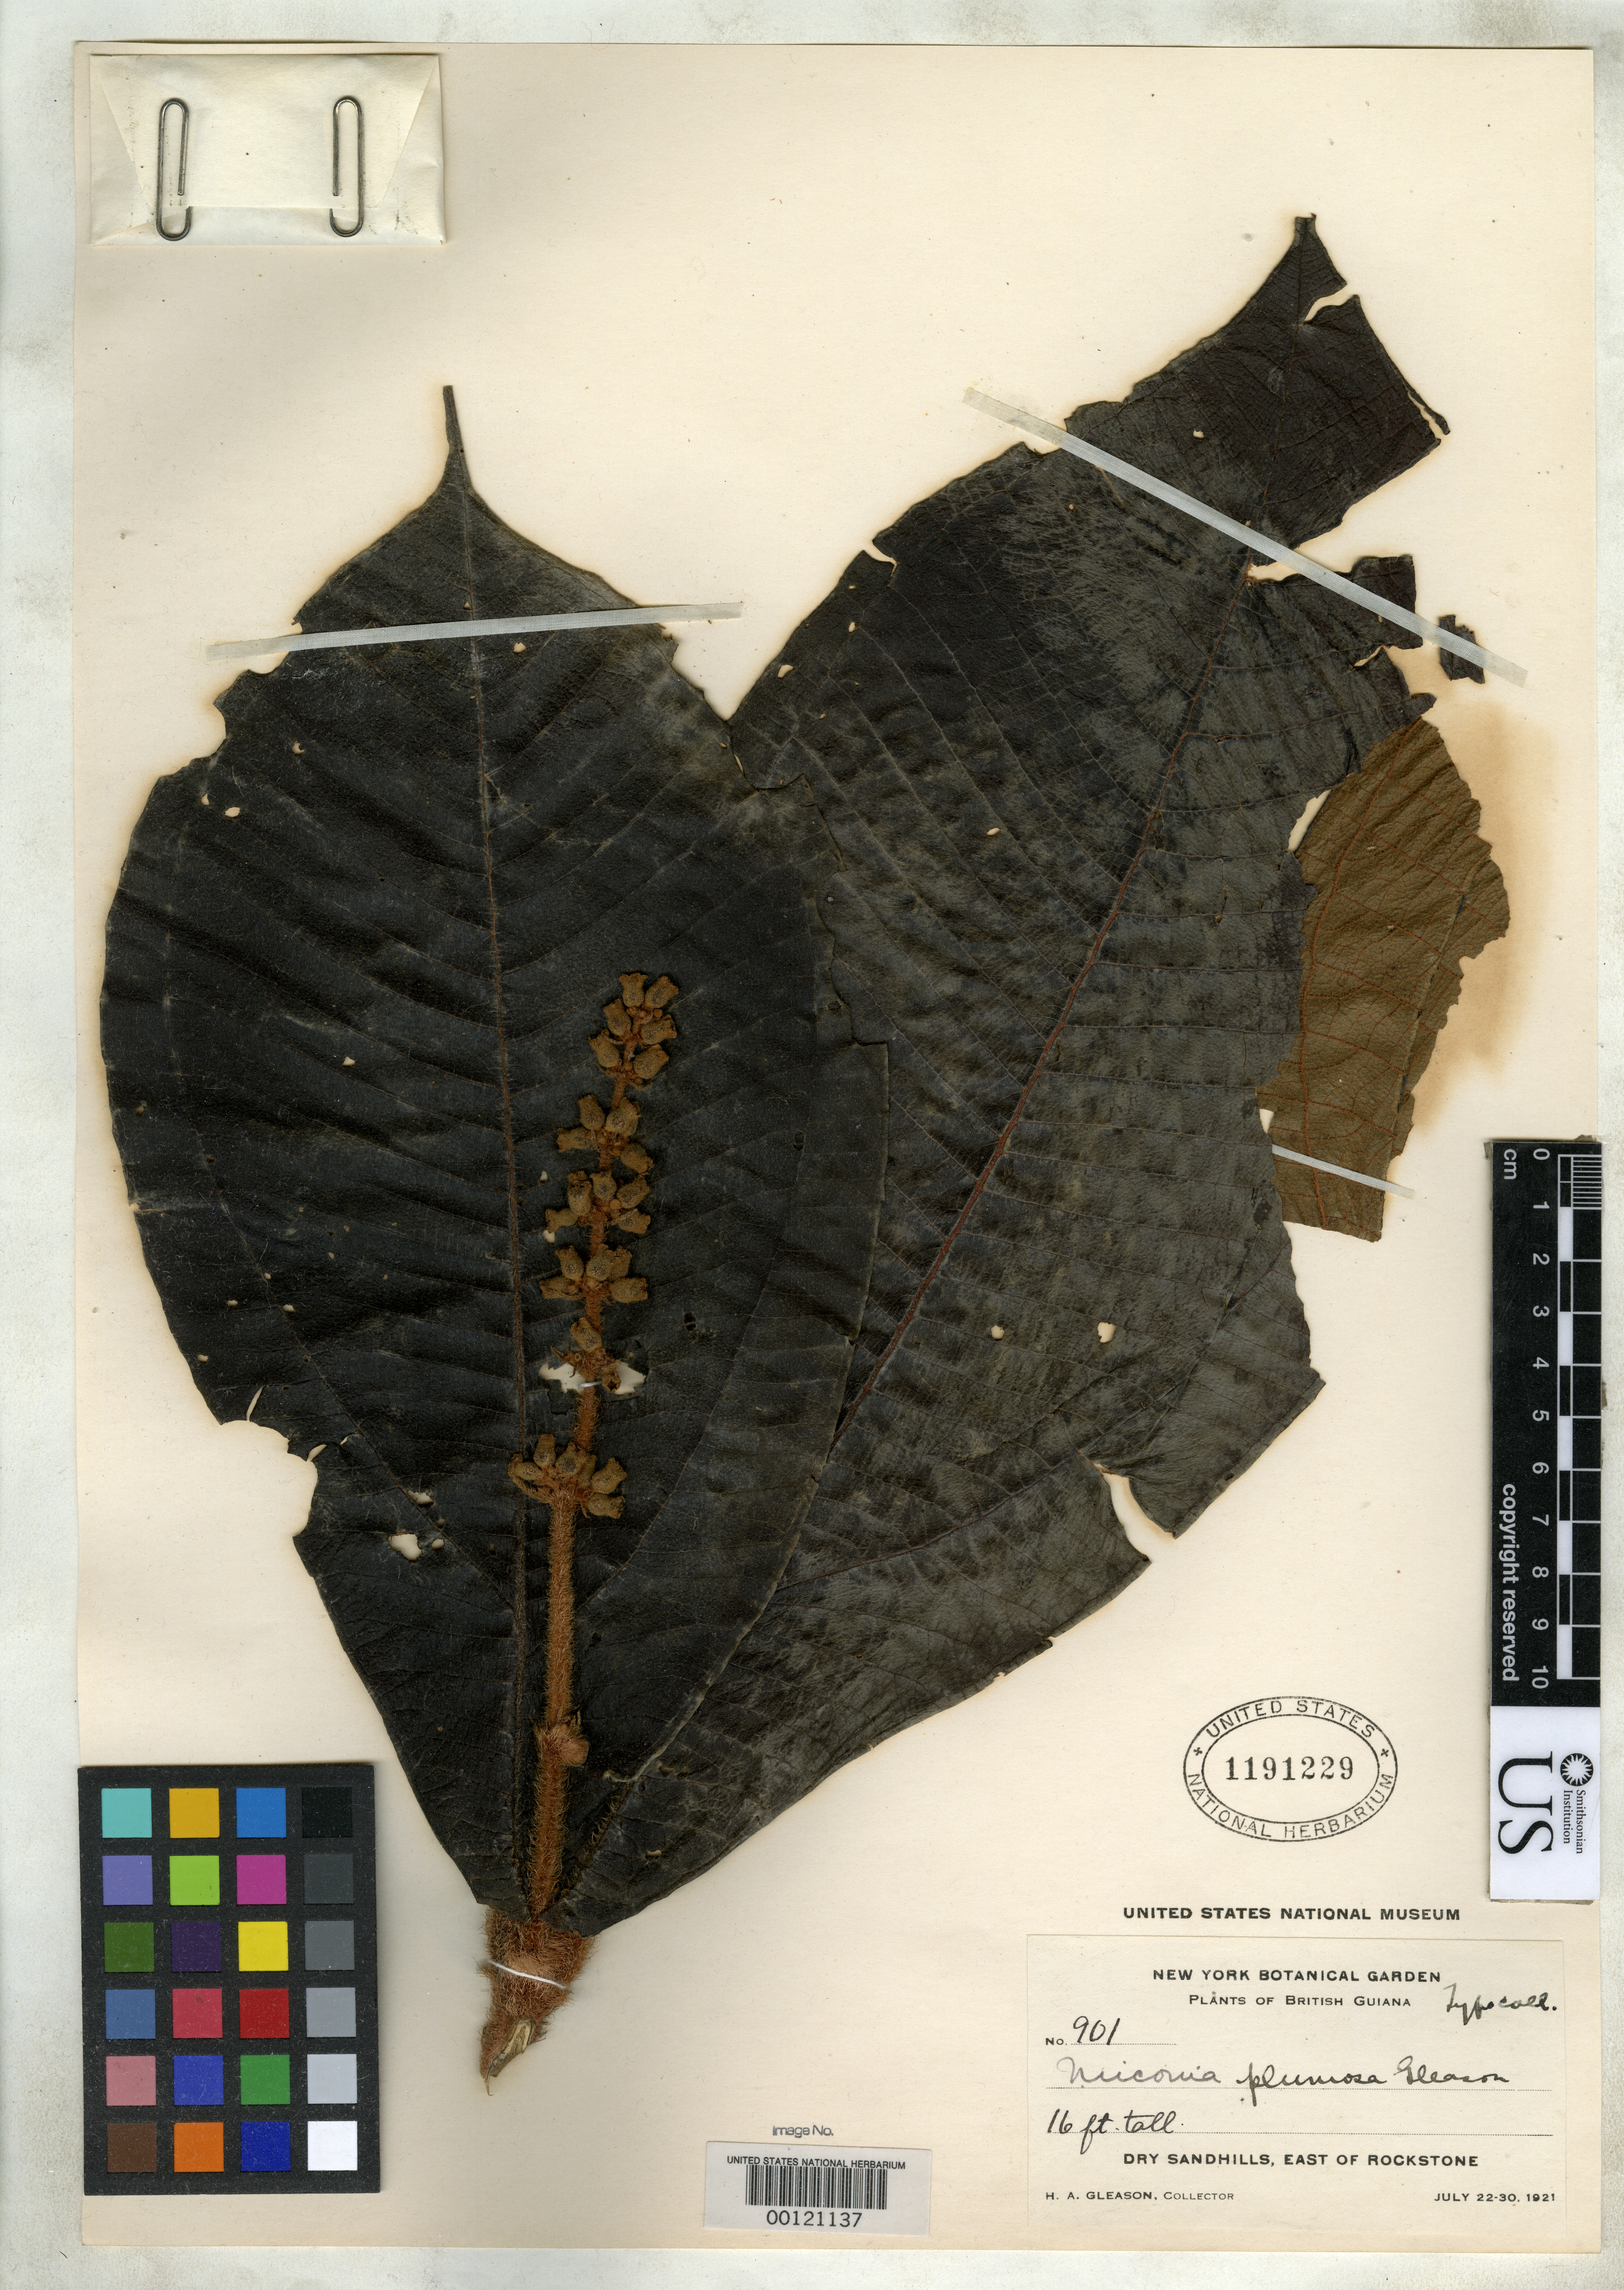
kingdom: Plantae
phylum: Tracheophyta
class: Magnoliopsida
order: Myrtales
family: Melastomataceae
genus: Miconia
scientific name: Miconia plumosa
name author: Gleason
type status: Isotype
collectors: H. A. Gleason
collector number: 901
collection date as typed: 22 Jul 1921 to 30 Jul 1921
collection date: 1921-07-22/1921-07-30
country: Guyana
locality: Rockstone.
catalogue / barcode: US 1191229